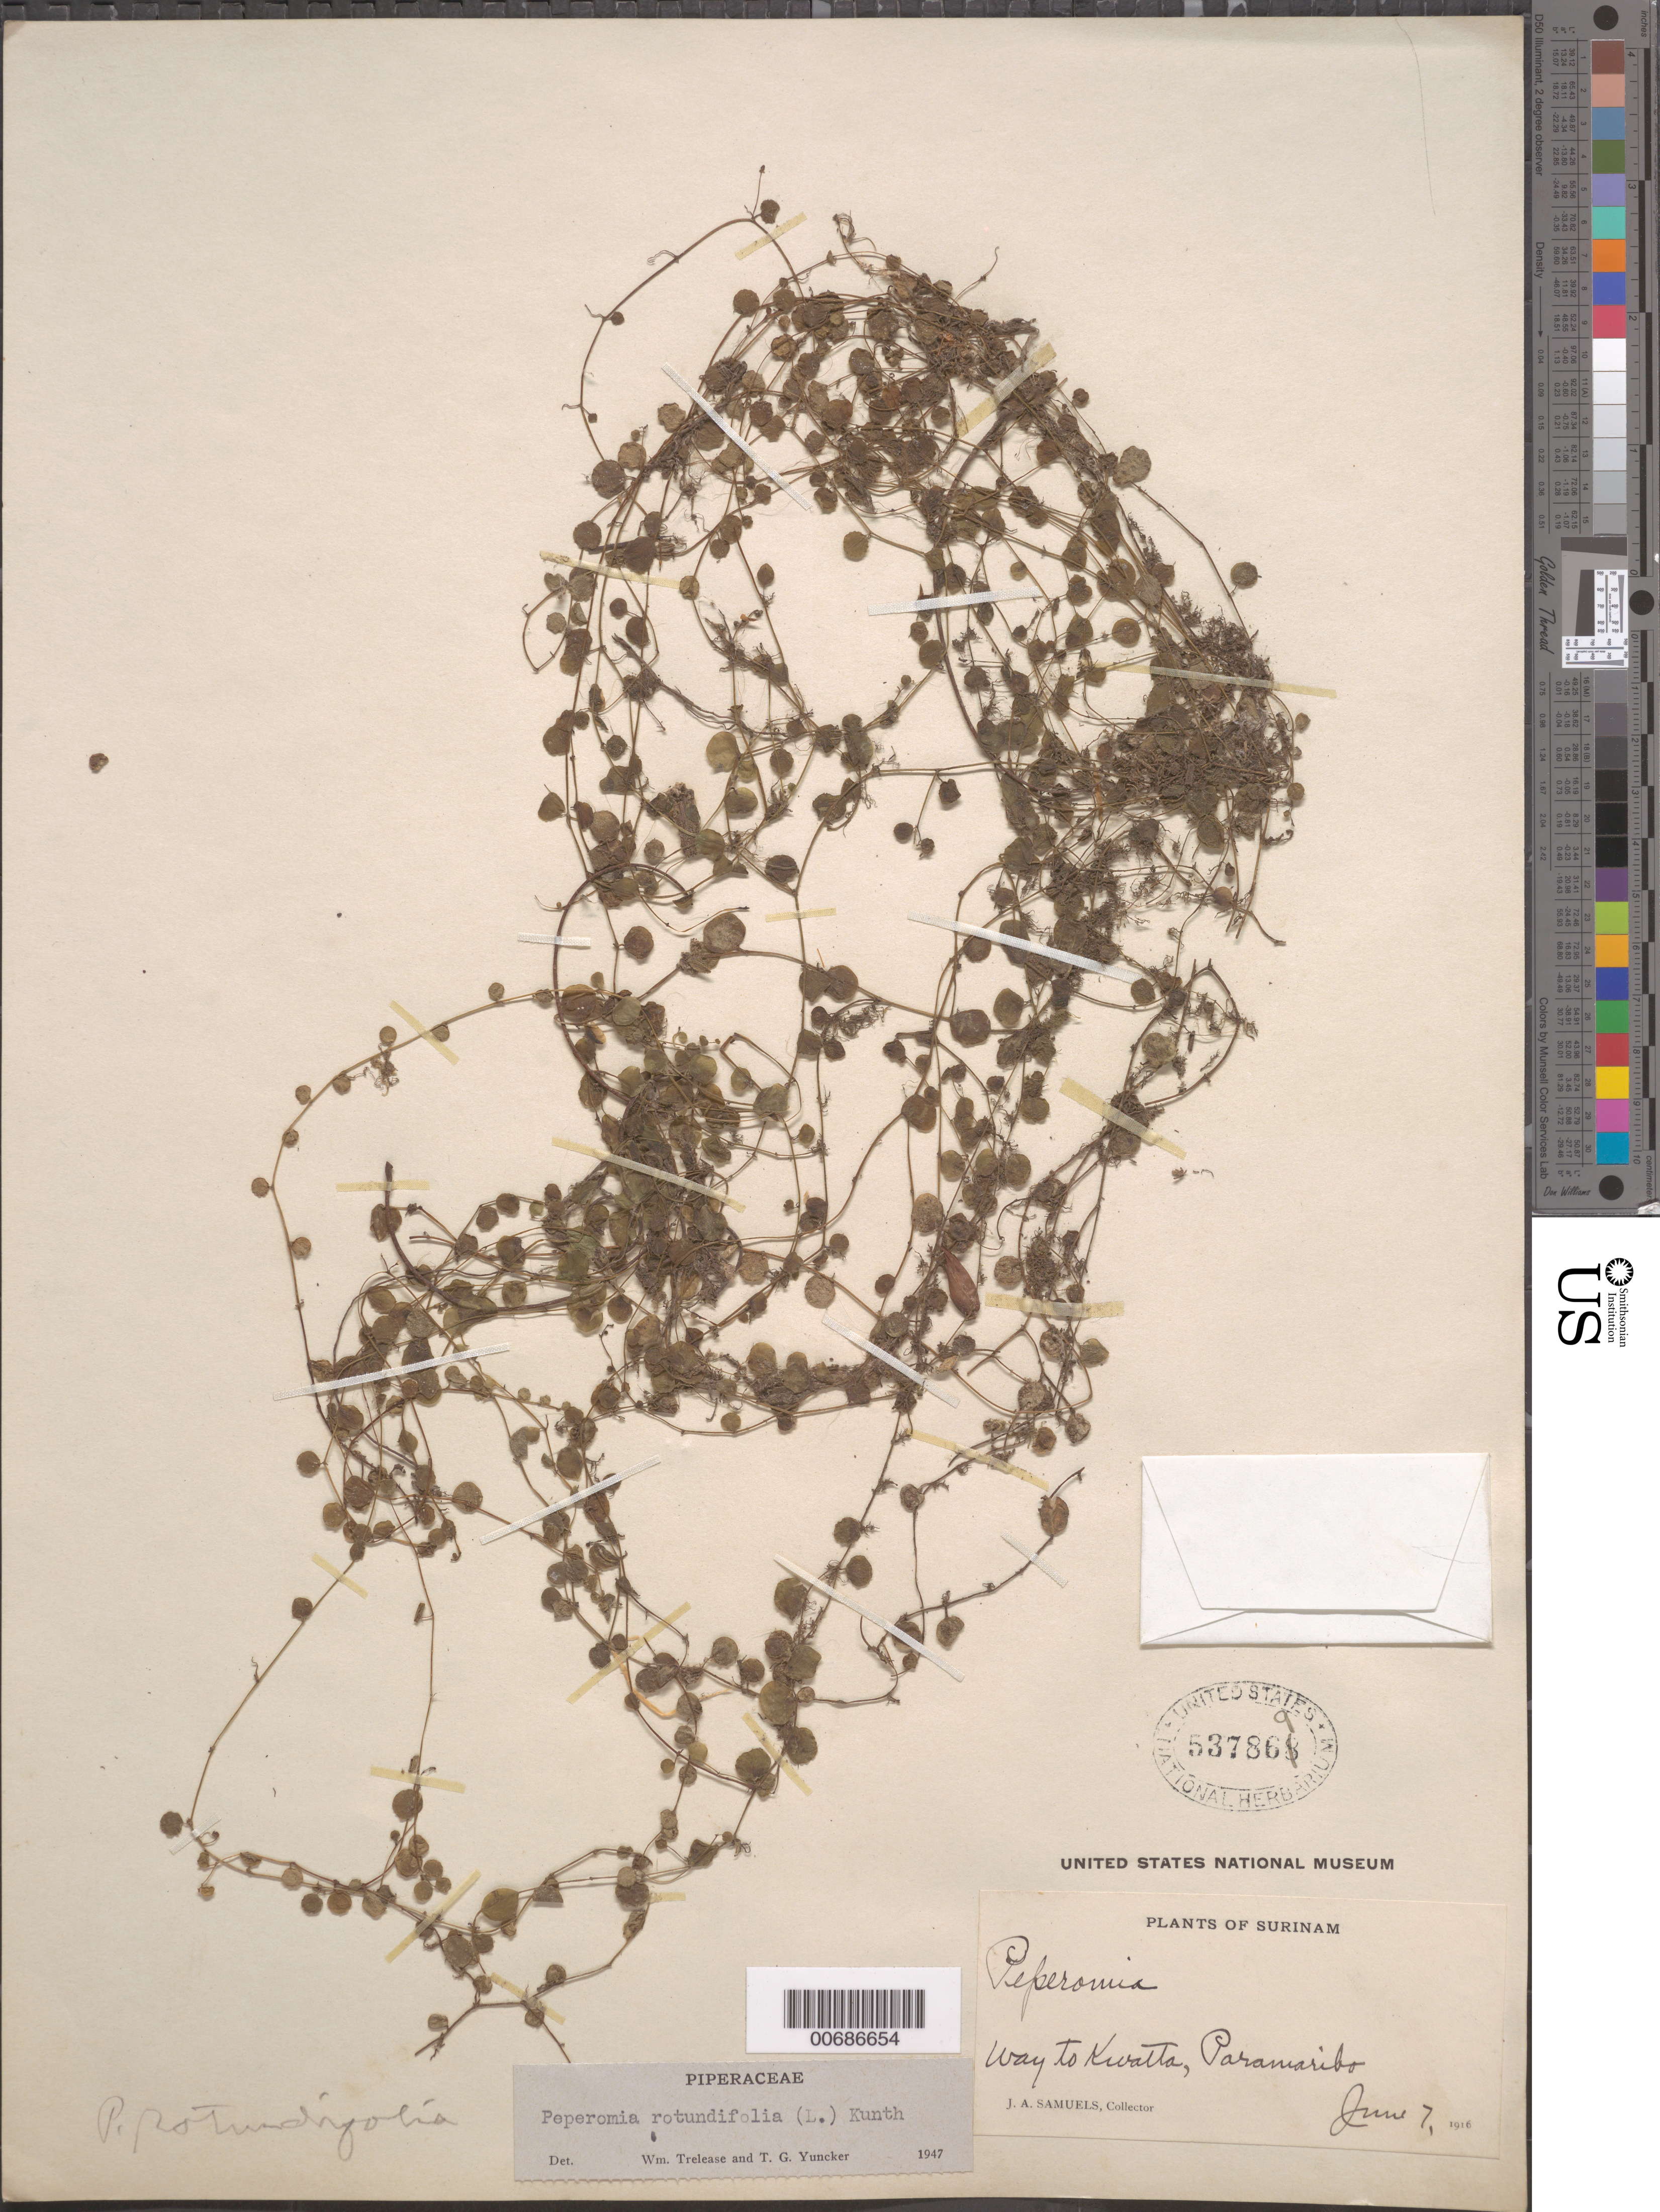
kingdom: Plantae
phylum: Tracheophyta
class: Magnoliopsida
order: Piperales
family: Piperaceae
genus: Peperomia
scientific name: Peperomia rotundifolia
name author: (L.) Kunth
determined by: Trelease, W.; Yuncker, T. G.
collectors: J. A. Samuels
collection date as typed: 7-Jun-16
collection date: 1916-06-07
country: Suriname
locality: Paramaribo, way to Kwatta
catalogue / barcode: US 537869